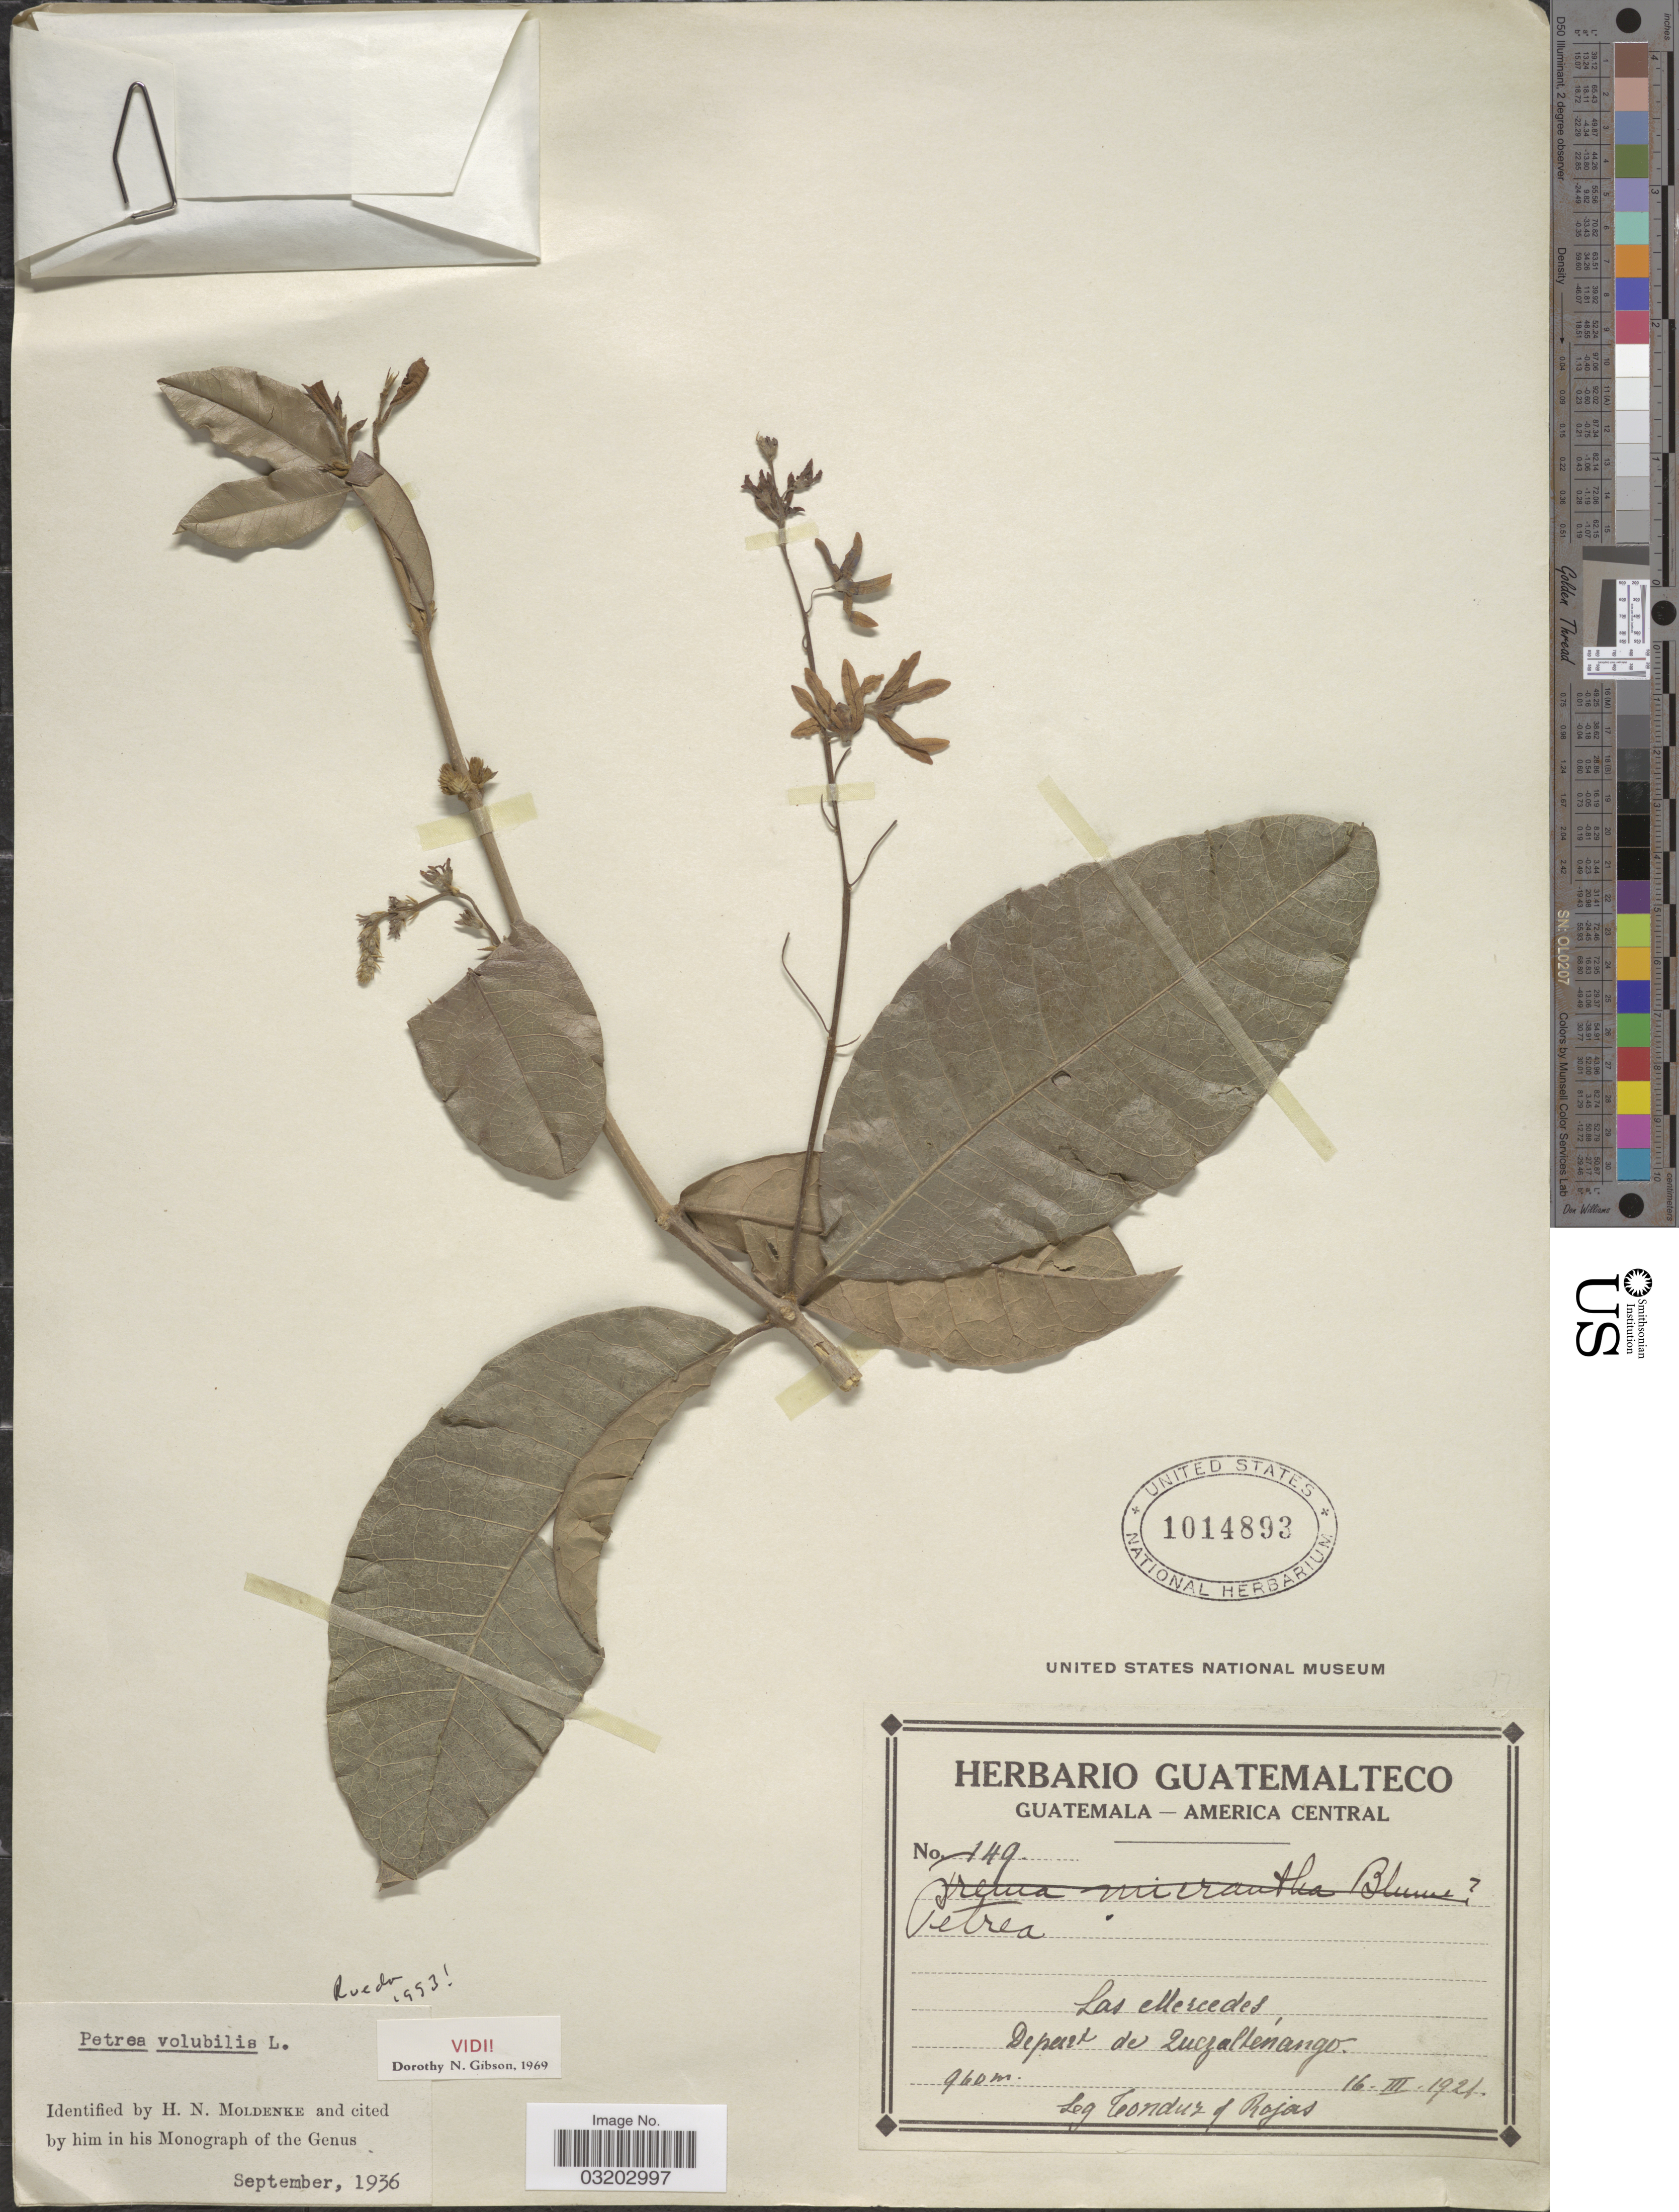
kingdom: Plantae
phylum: Tracheophyta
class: Magnoliopsida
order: Lamiales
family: Verbenaceae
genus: Petrea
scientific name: Petrea volubilis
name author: L.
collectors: Tonduz & Rojas, --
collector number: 149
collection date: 1921-03-16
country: Guatemala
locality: Las Mercedes, Depart de Quizaltenango.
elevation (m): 960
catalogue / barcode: US 1014893